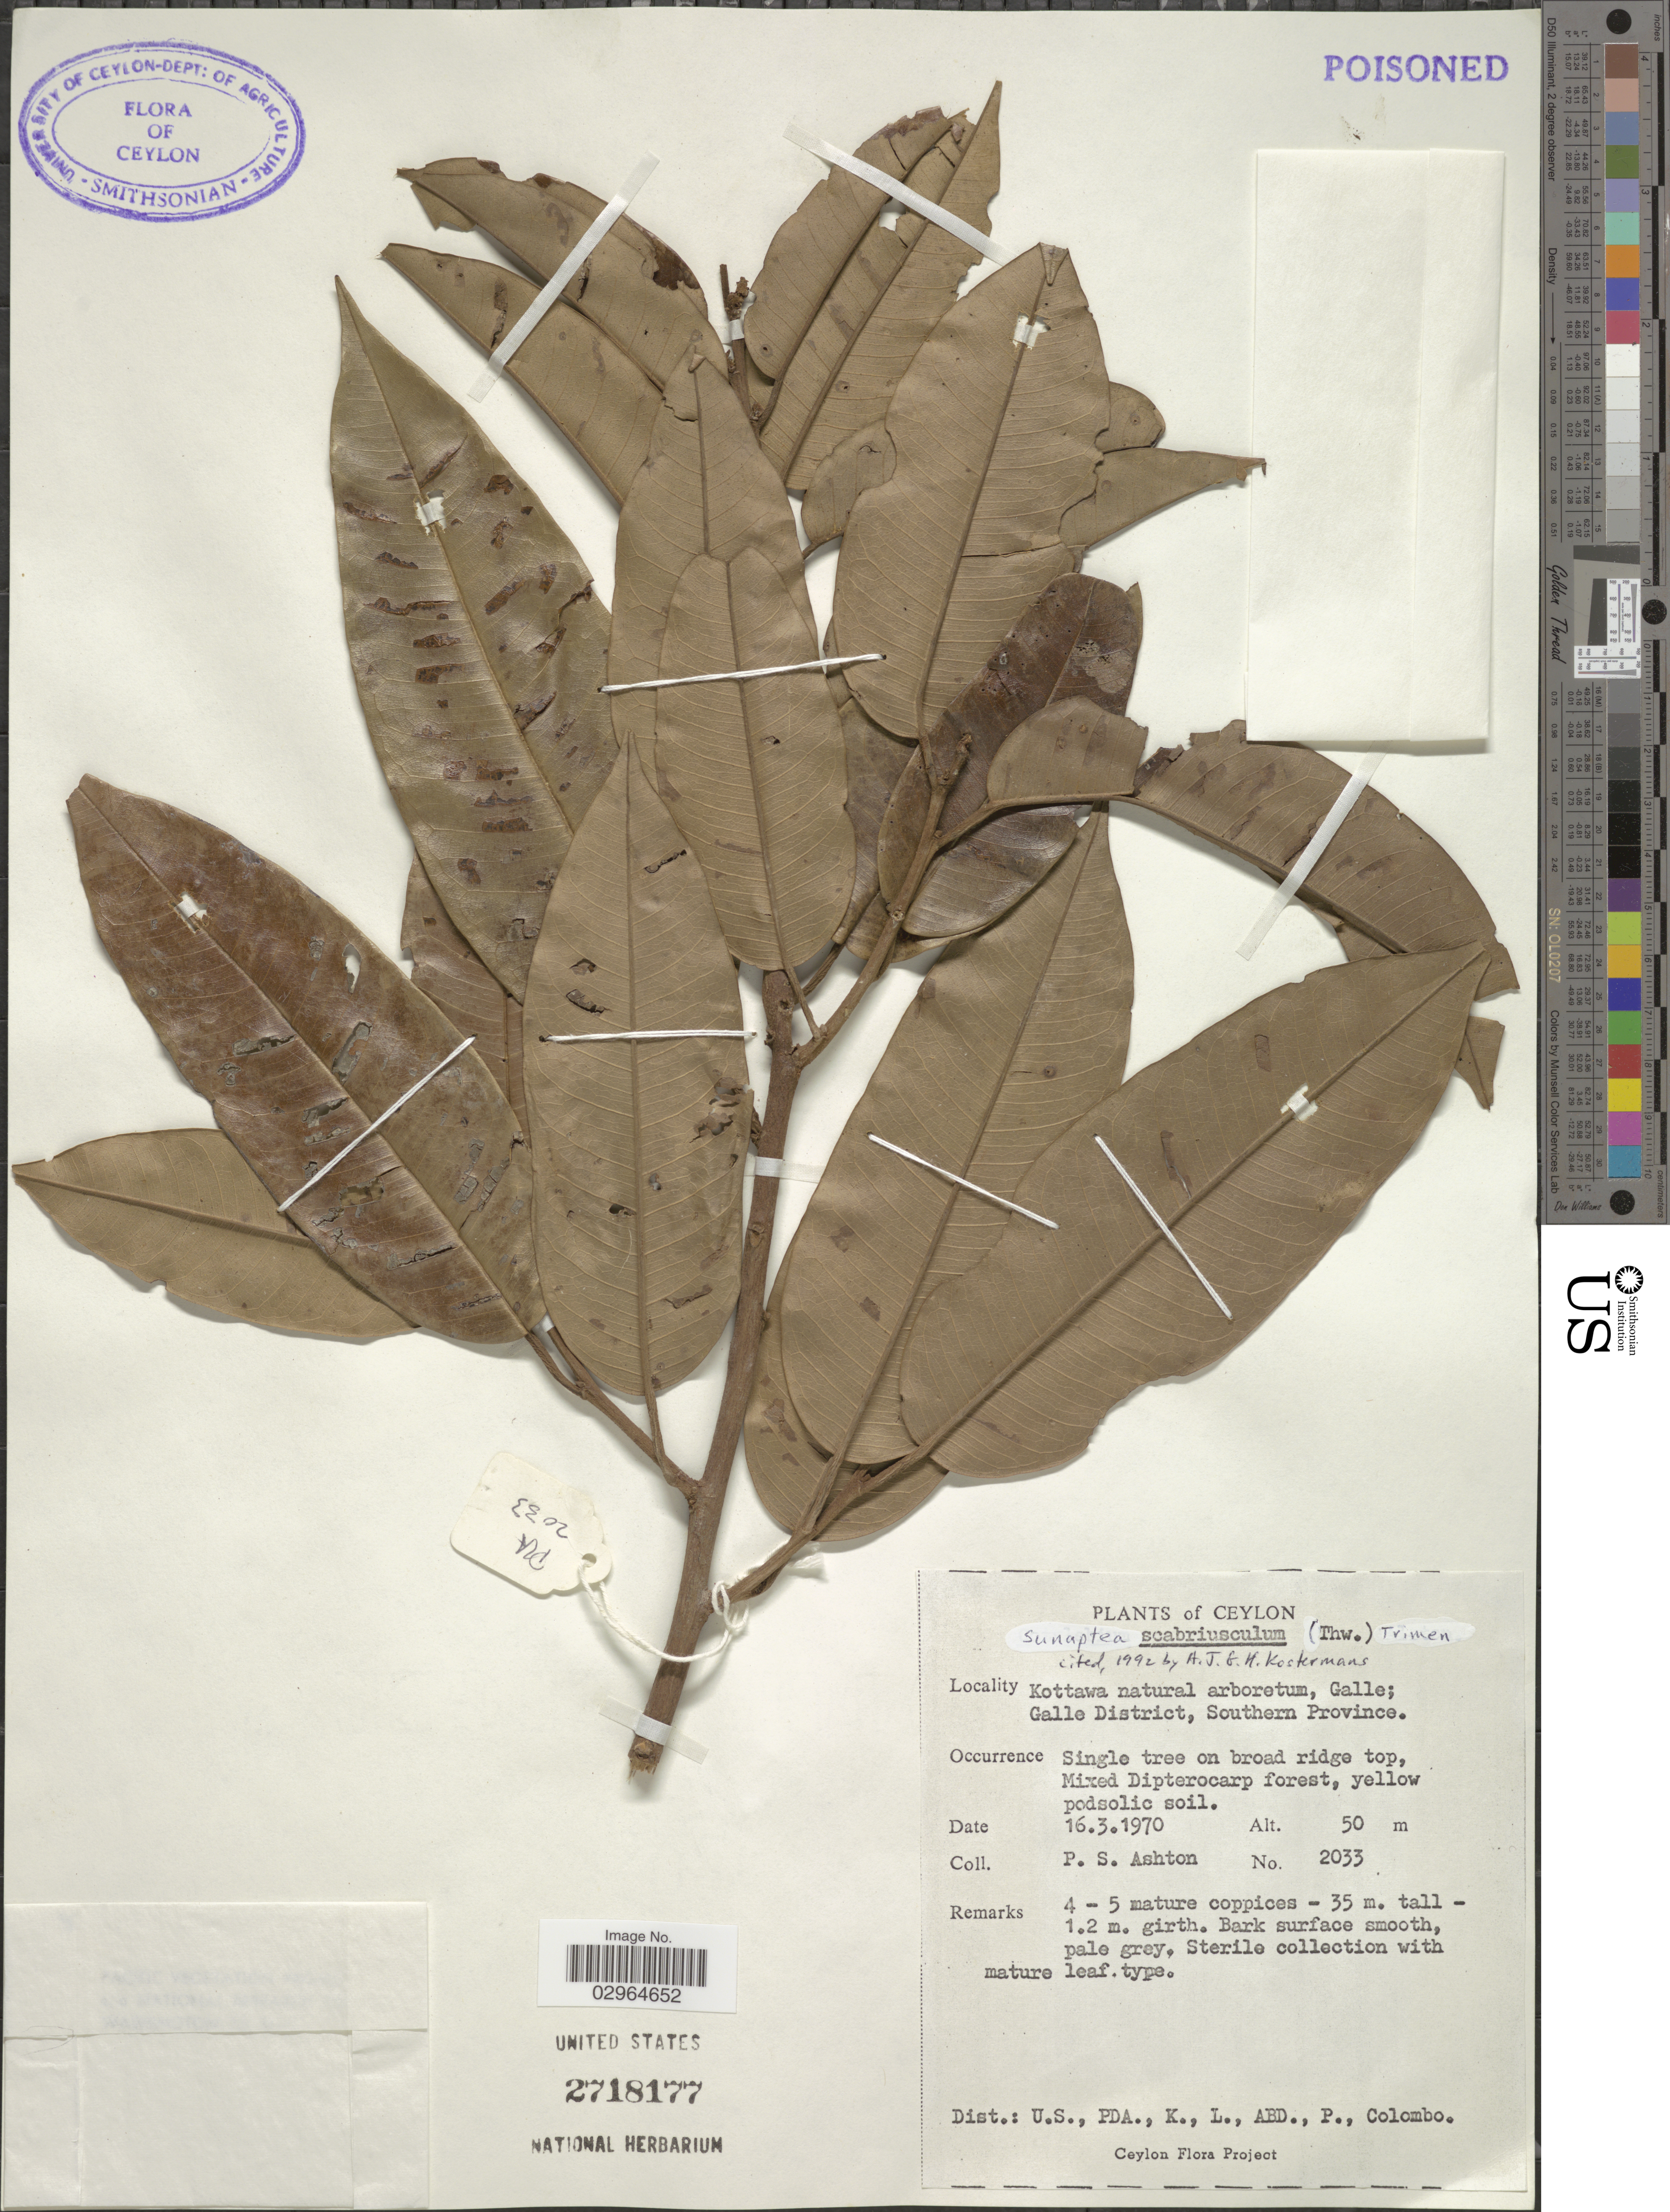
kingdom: Plantae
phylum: Tracheophyta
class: Magnoliopsida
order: Malvales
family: Dipterocarpaceae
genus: Cotylelobium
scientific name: Cotylelobium scabriusculum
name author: Brandis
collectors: P. S. Ashton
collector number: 2033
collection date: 1970-03-16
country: Sri Lanka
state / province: Southern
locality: Ceylon. Kottawa natural arboretum, Galle; Galle District.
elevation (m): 50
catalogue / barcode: US 2718177